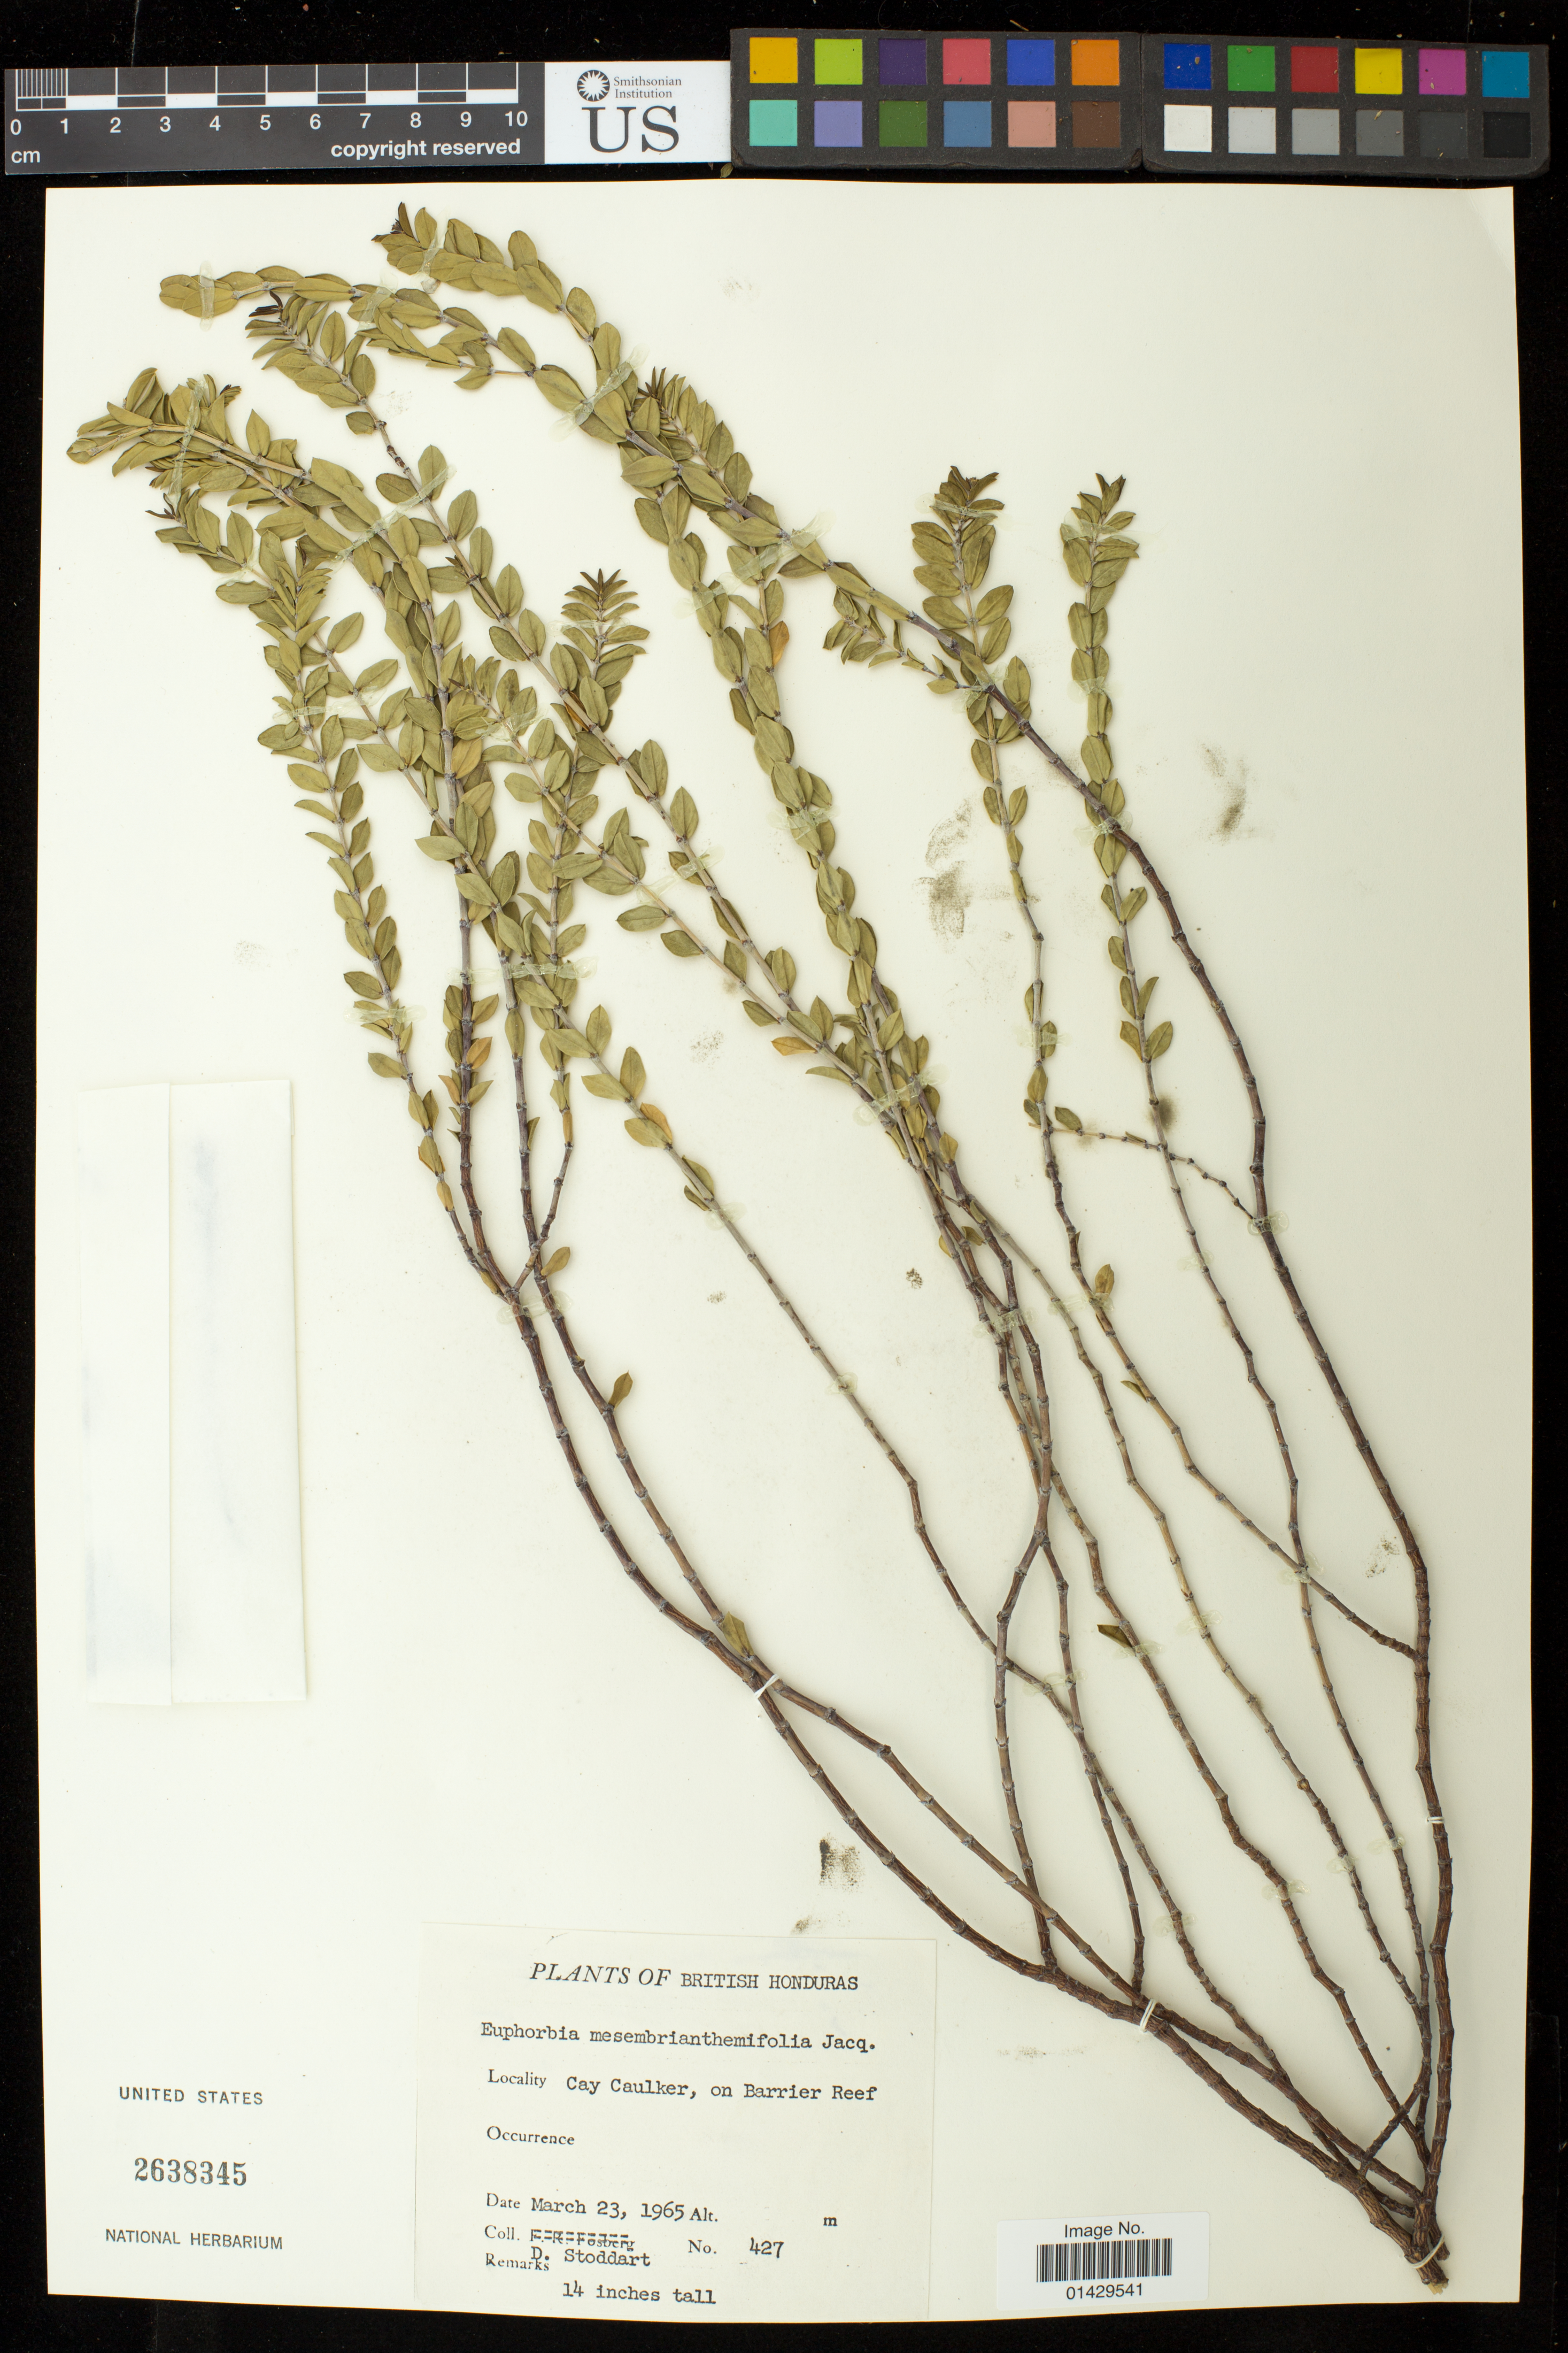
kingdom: Plantae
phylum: Tracheophyta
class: Magnoliopsida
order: Malpighiales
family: Euphorbiaceae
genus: Euphorbia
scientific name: Euphorbia mesembryanthemifolia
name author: Jacq.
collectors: D. Stoddart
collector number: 427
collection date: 1965-03-23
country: Belize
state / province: Belize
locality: Cay Caulker, on Barrier Reef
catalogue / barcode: US 2638345